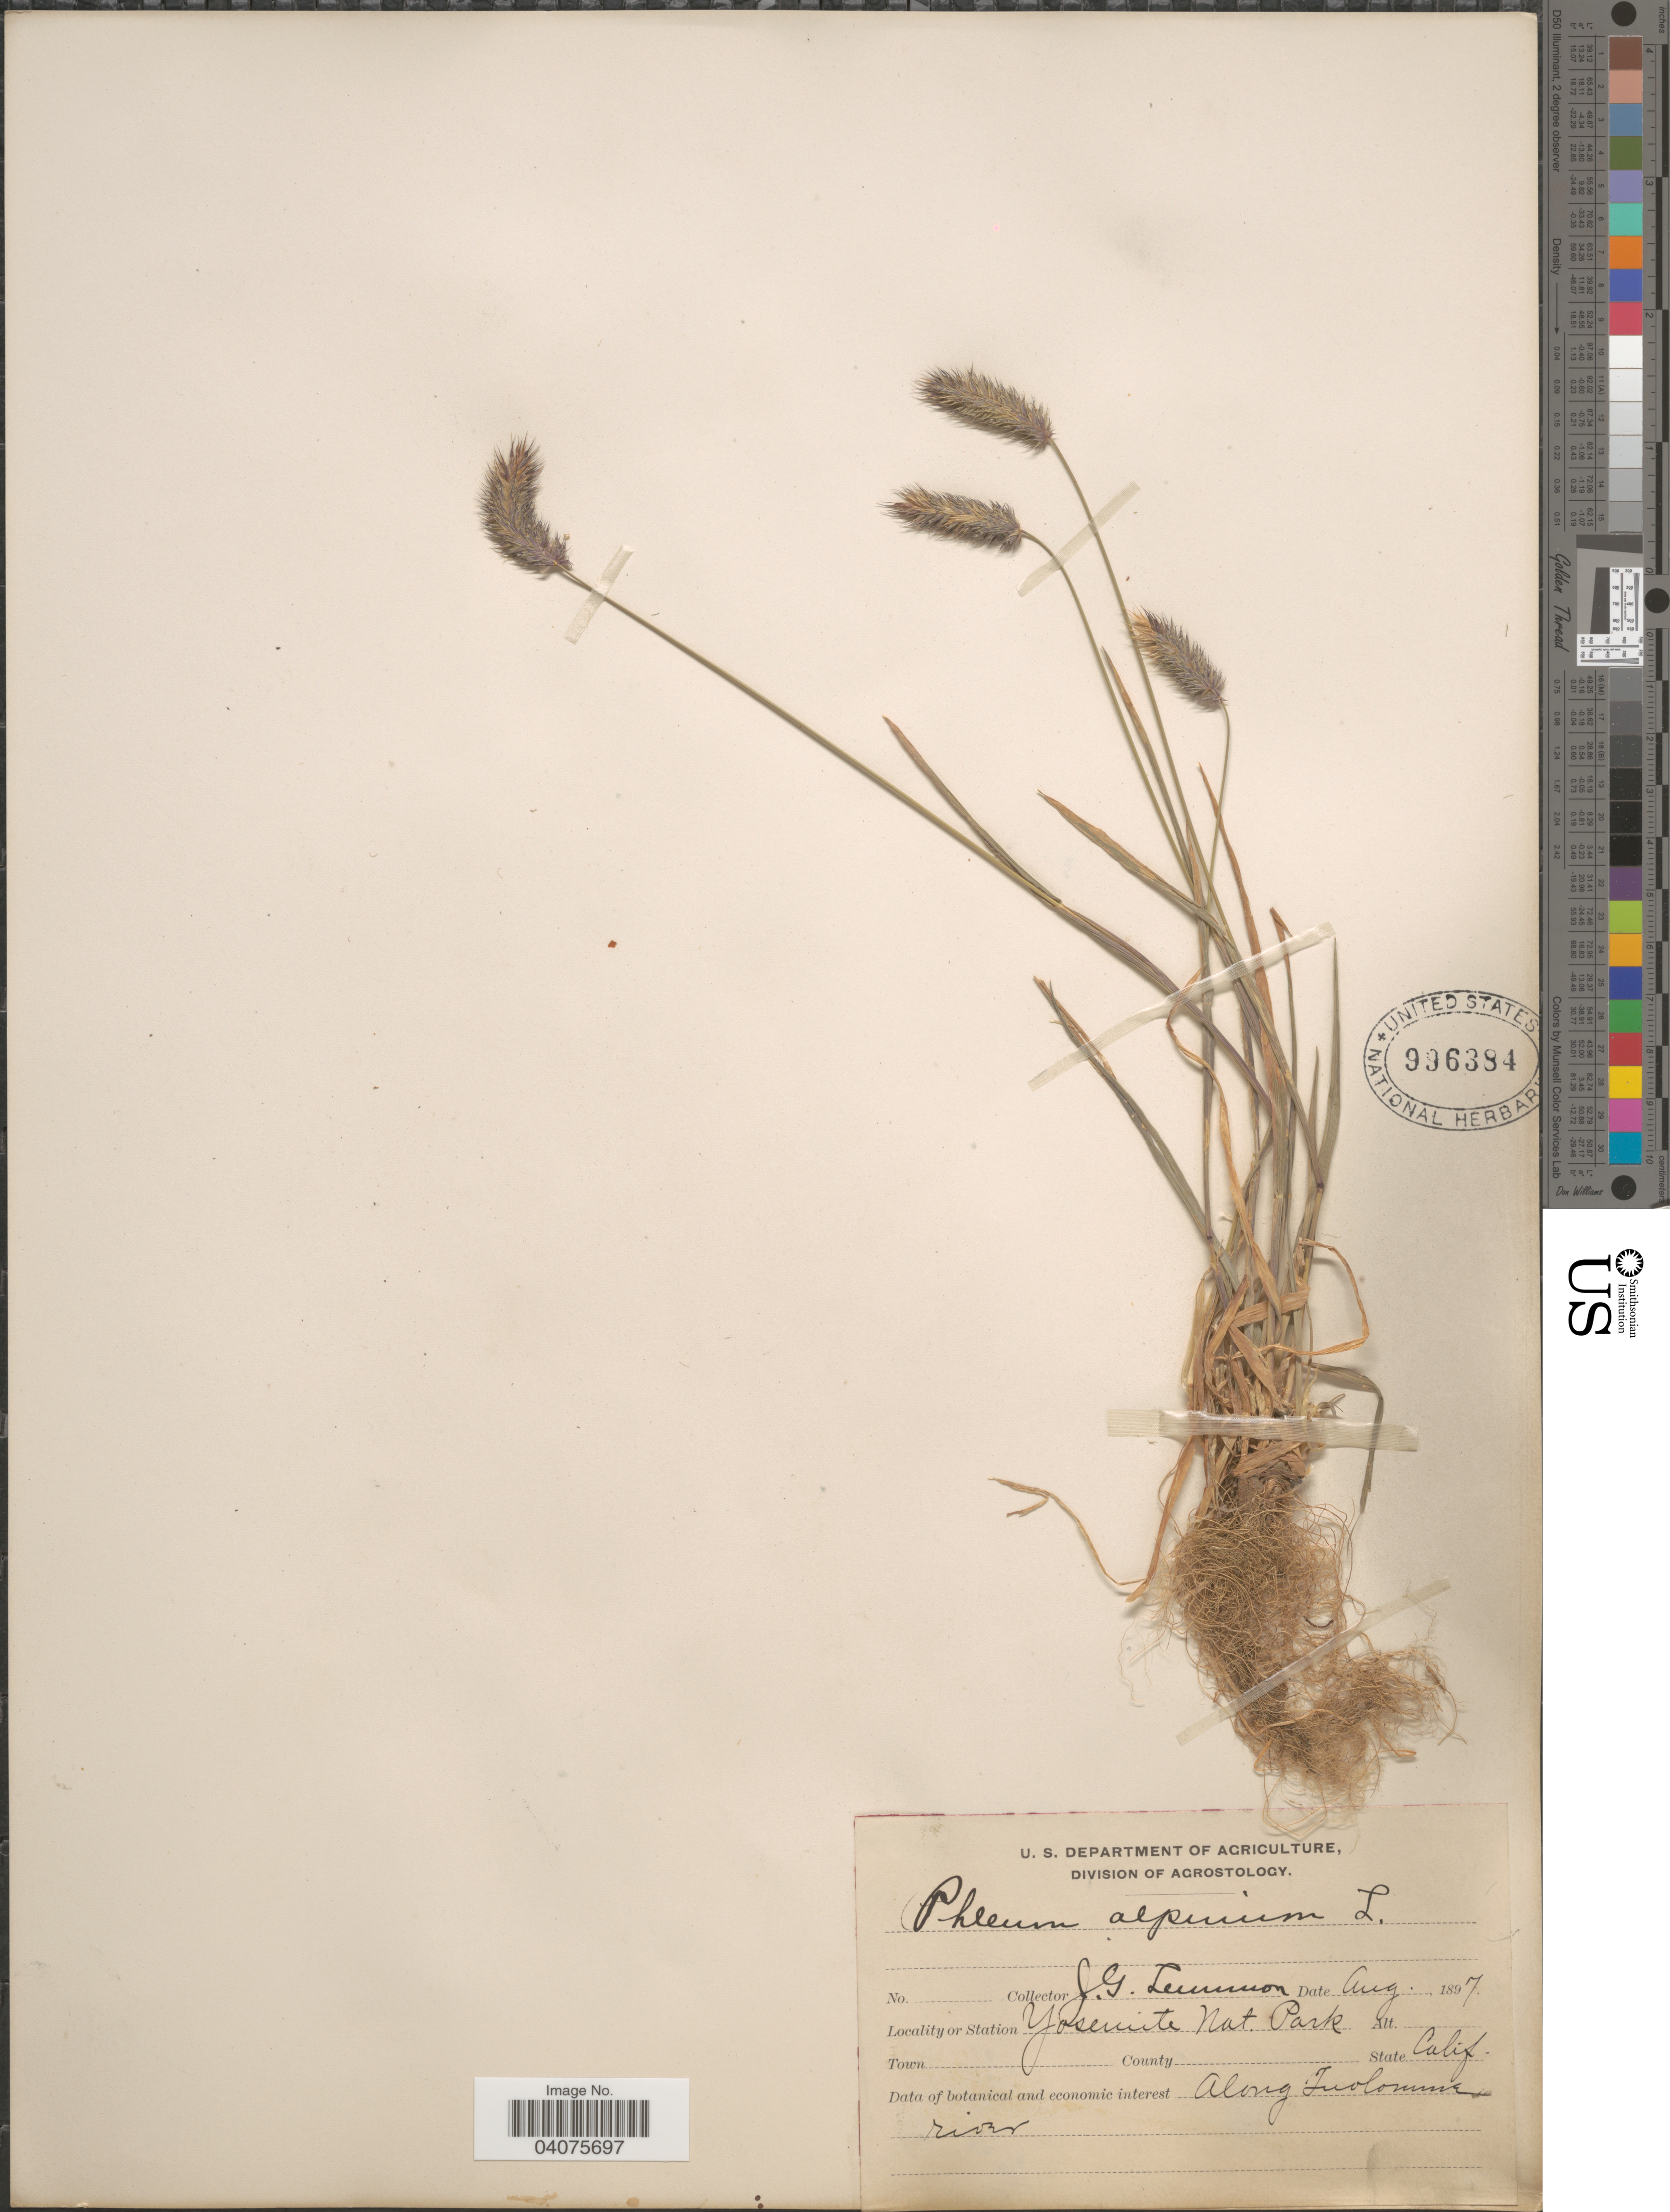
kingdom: Plantae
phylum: Tracheophyta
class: Liliopsida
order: Poales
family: Poaceae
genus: Phleum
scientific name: Phleum alpinum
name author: L.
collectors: J. Lemmon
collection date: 1897-08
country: United States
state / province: California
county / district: Mariposa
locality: Yosemite Nat. Park. Along Tuolomme river.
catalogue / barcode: US 996384